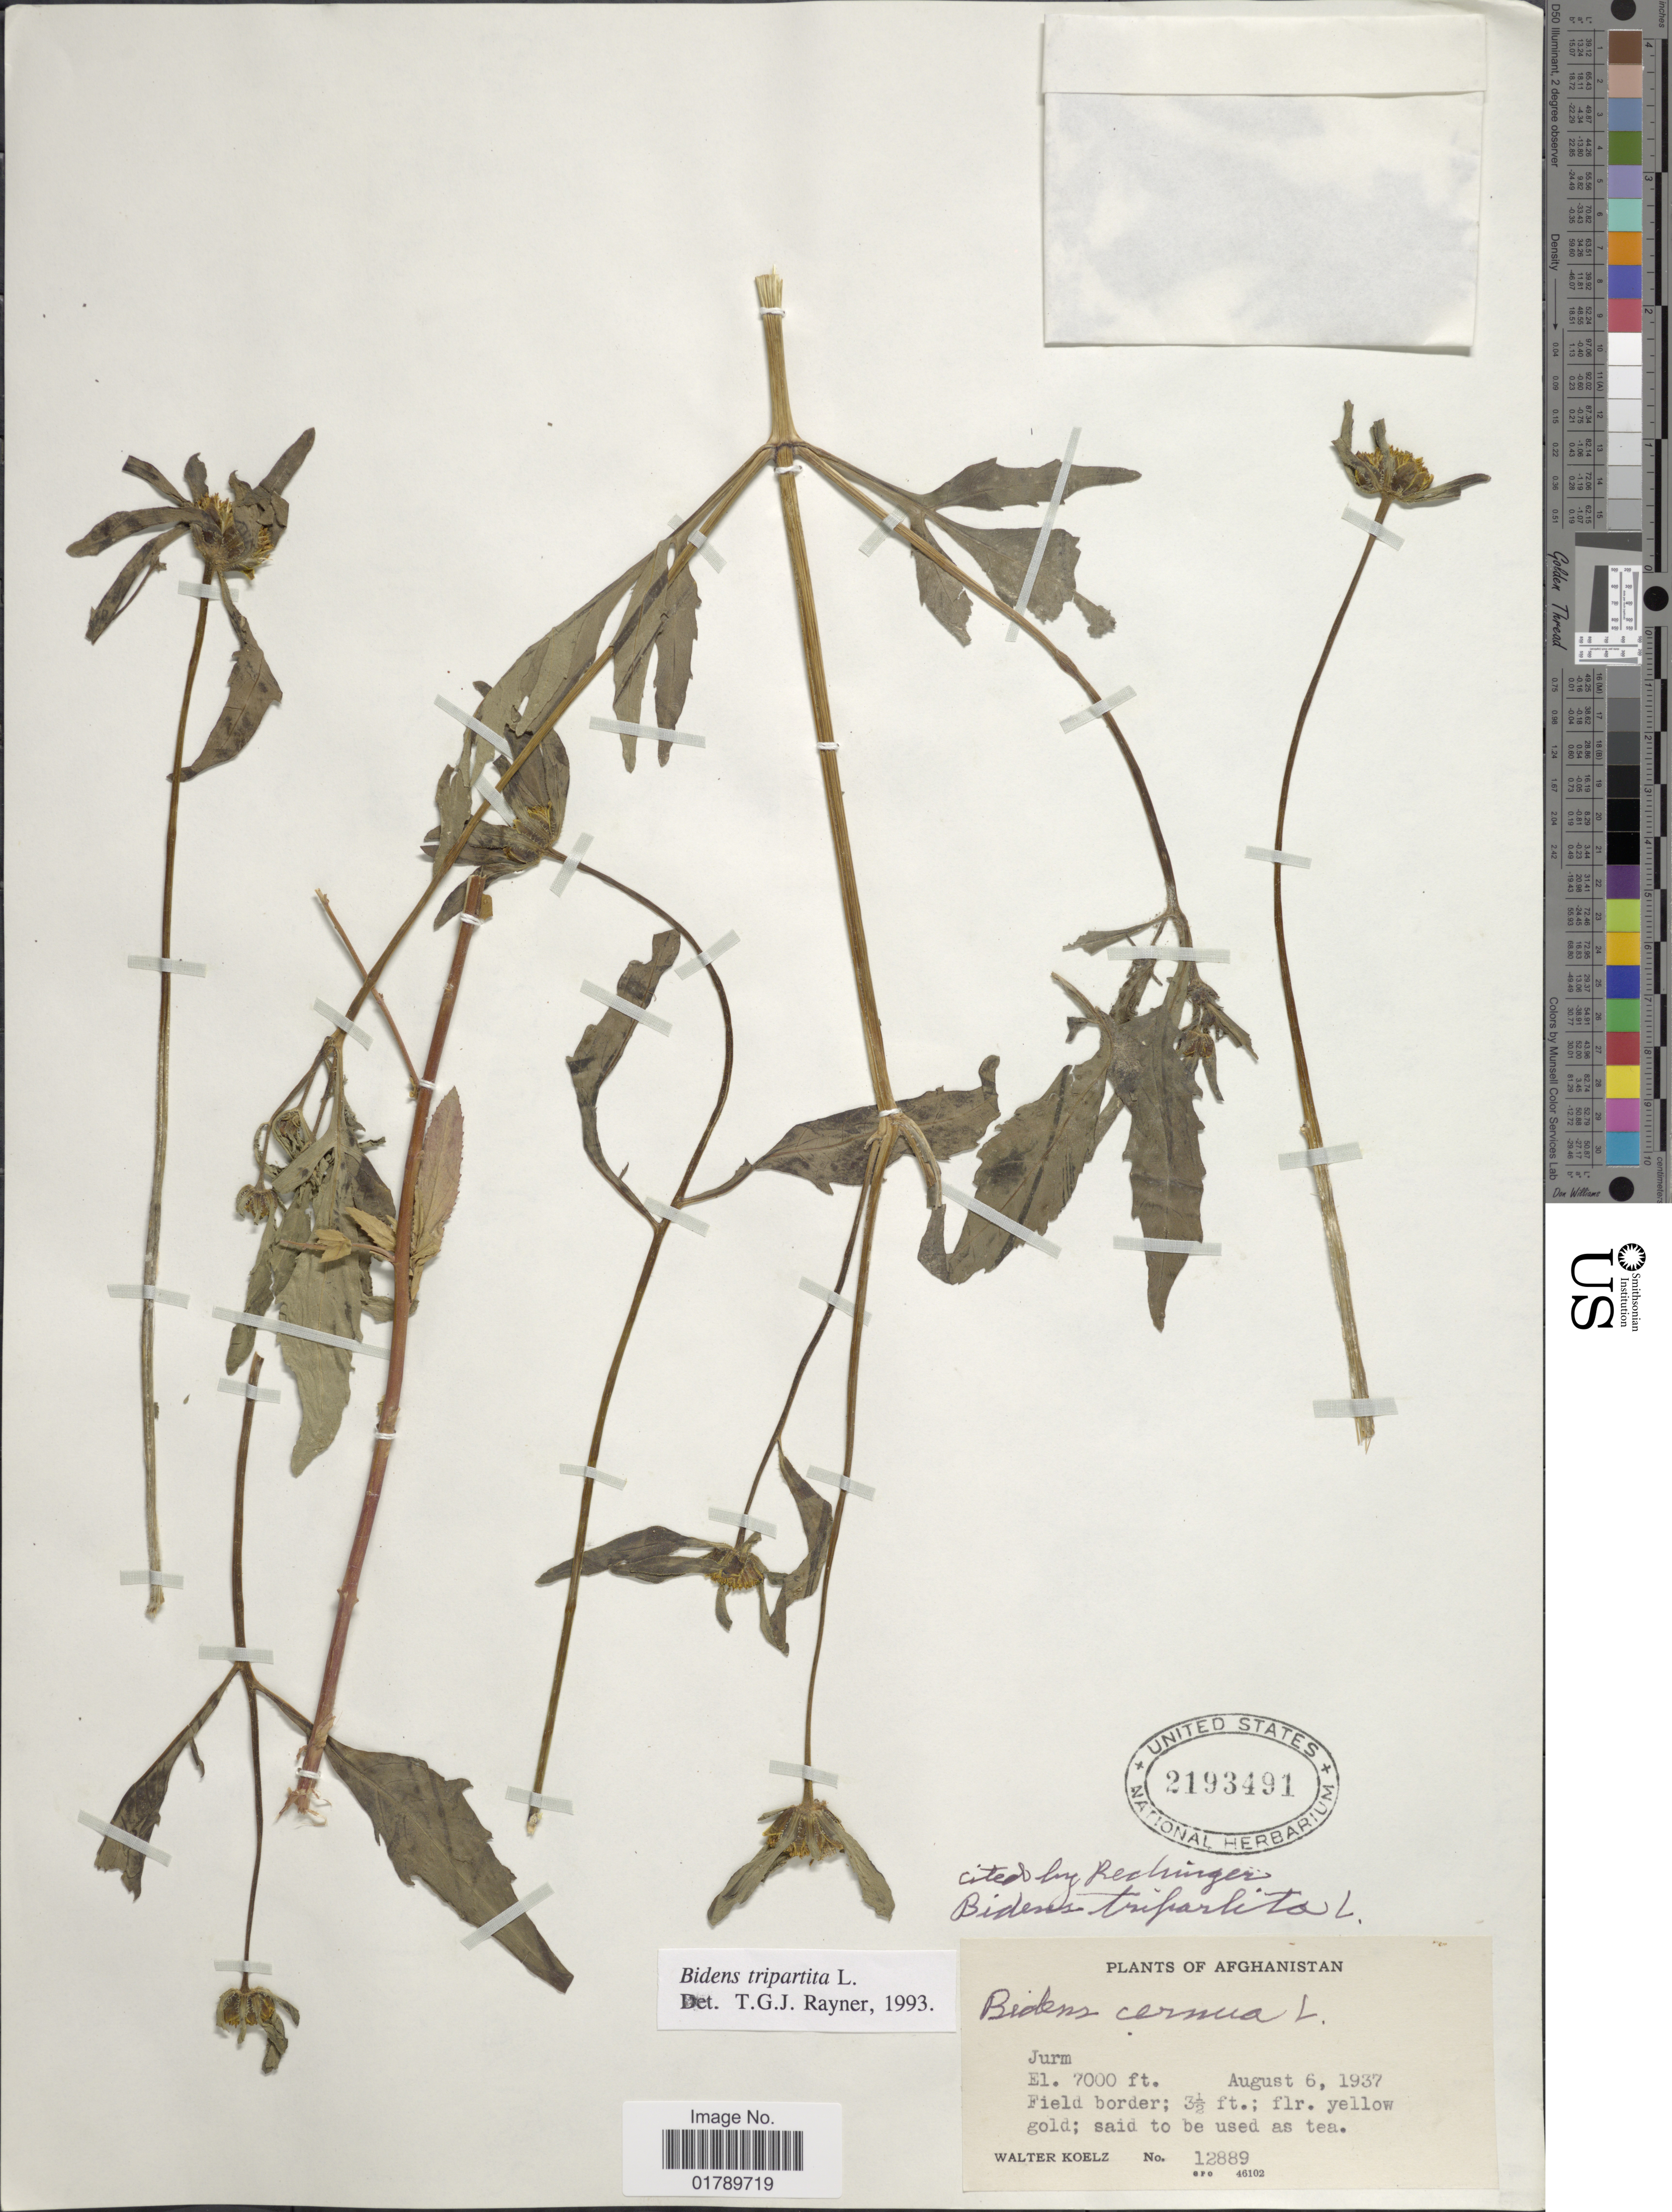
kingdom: Plantae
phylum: Tracheophyta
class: Magnoliopsida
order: Asterales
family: Asteraceae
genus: Bidens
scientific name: Bidens tripartita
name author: L.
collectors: W. N. Koelz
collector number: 12889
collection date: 1937-08-06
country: Afghanistan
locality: Jurm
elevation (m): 2134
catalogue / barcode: US 2193491